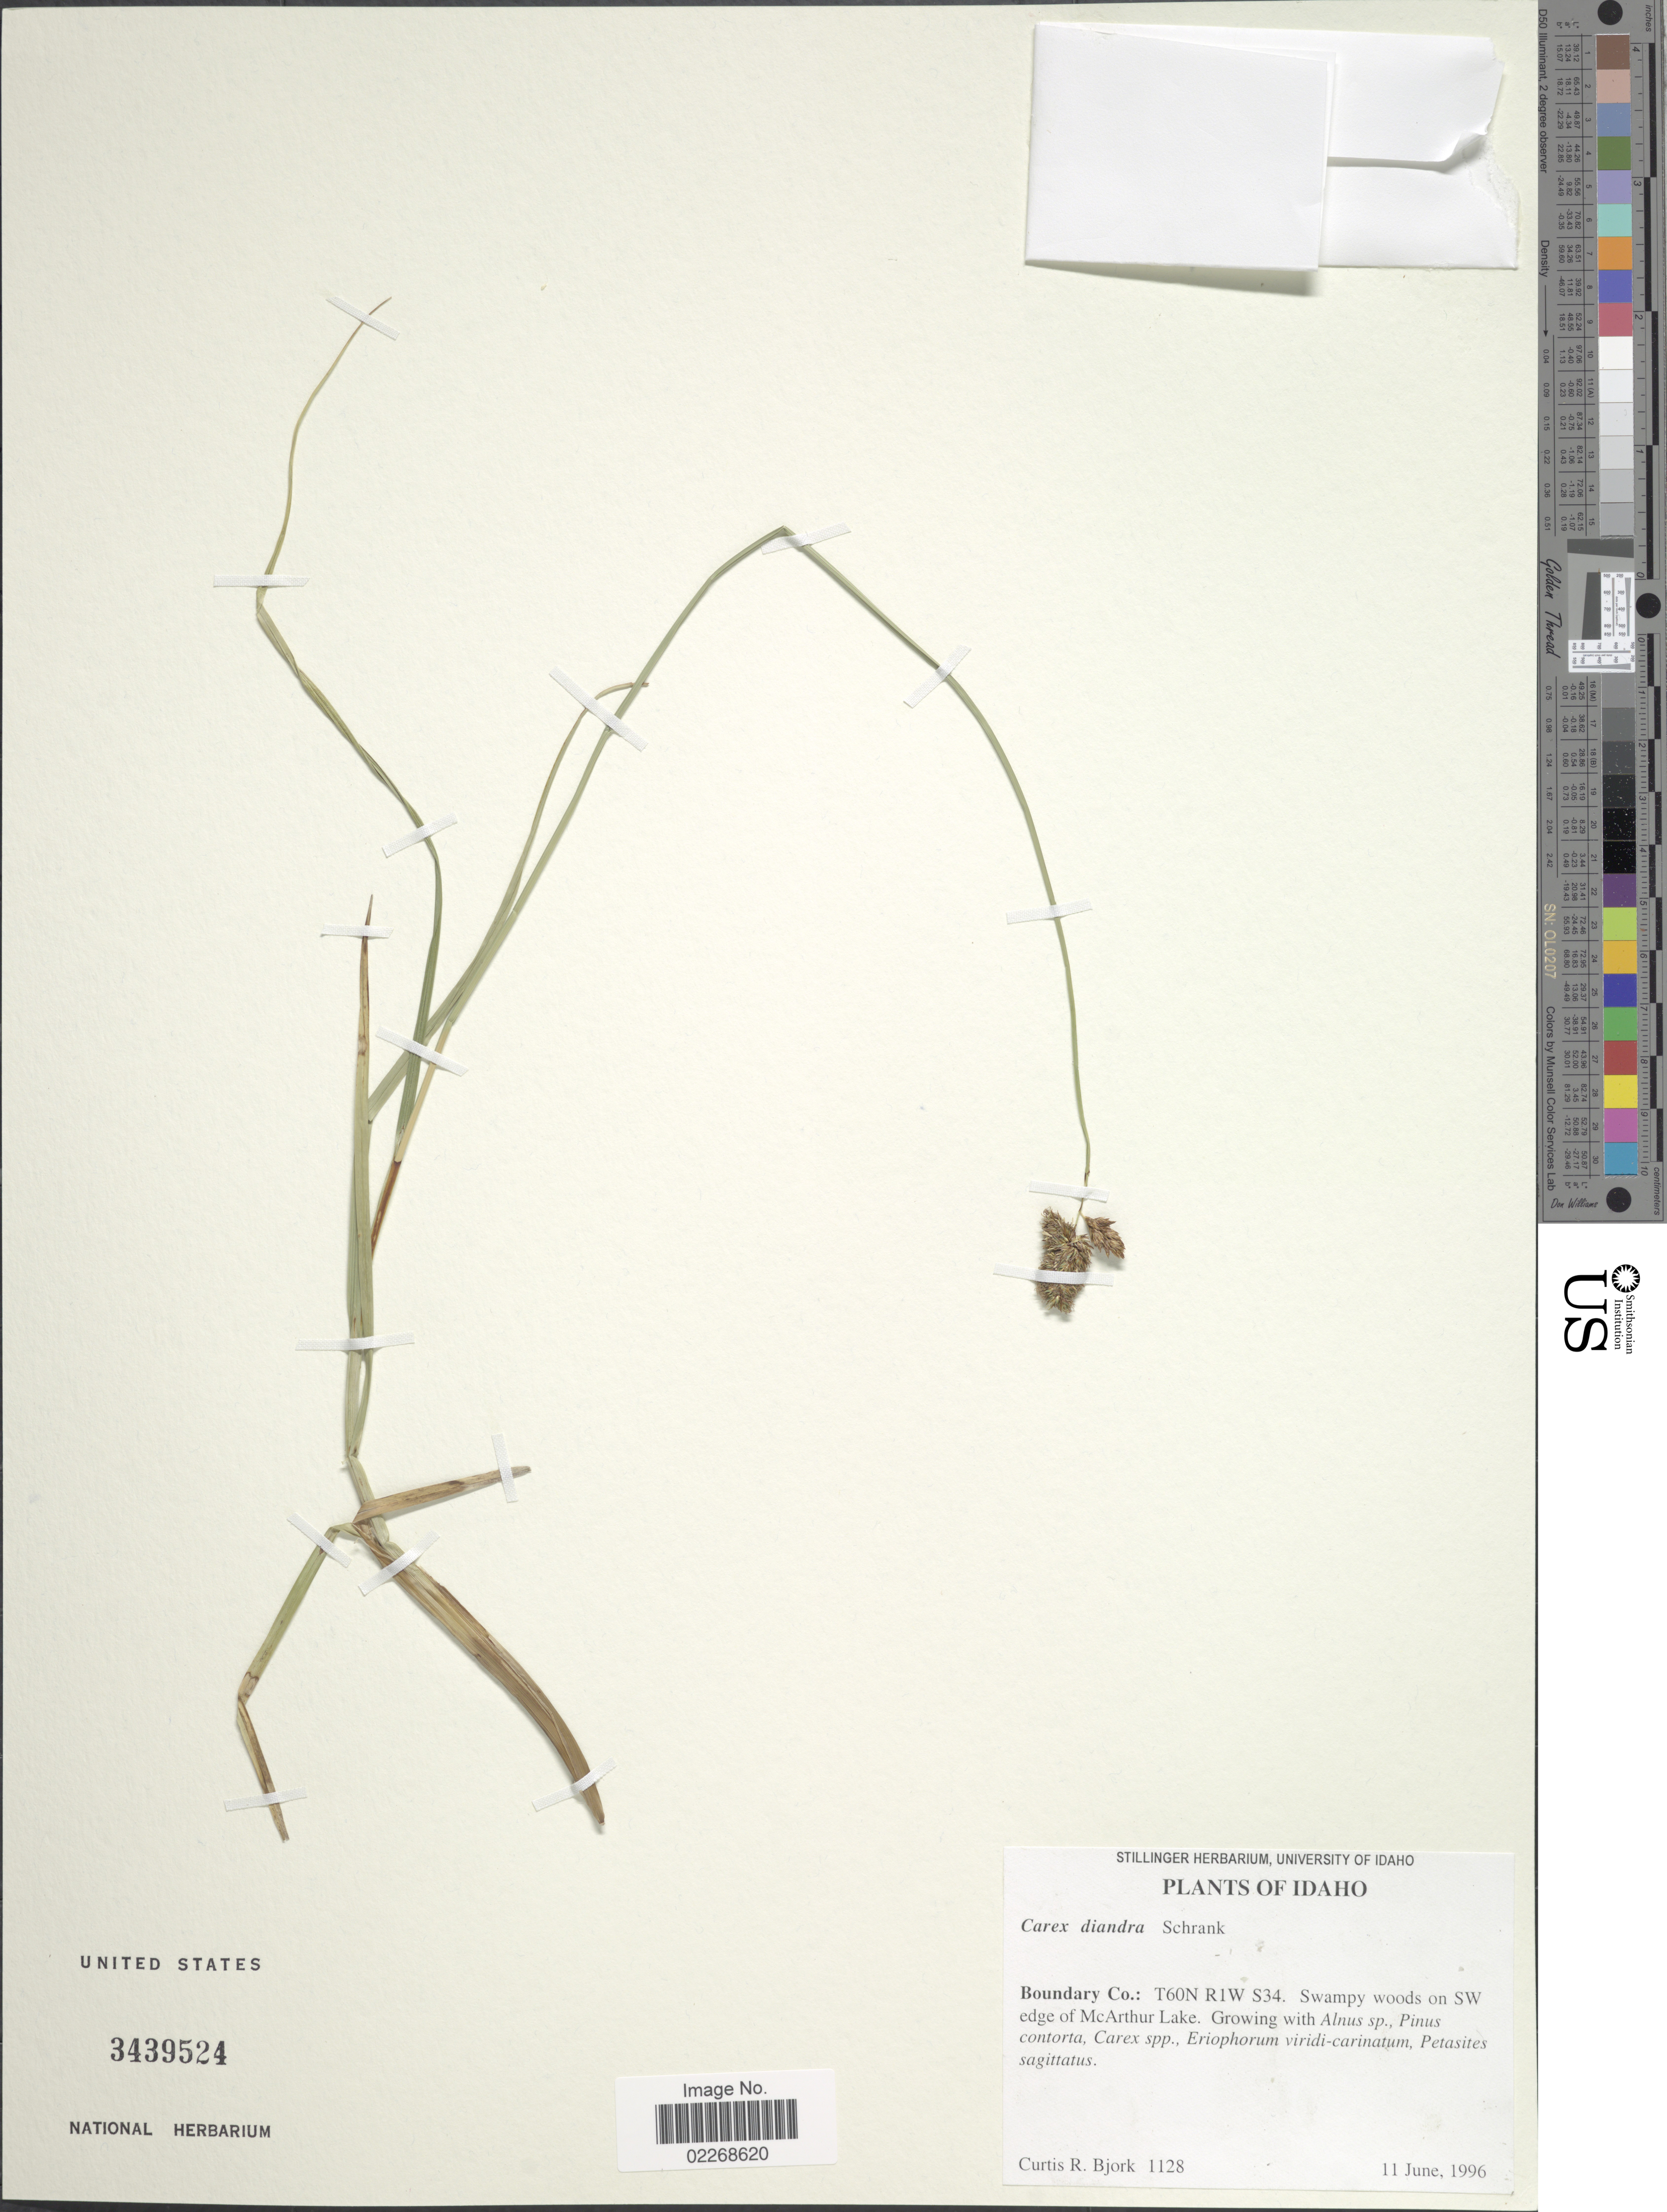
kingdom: Plantae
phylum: Tracheophyta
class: Liliopsida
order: Poales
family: Cyperaceae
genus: Carex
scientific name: Carex diandra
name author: Schrank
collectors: C. Bjork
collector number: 1128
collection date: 1996-06-11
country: United States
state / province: Idaho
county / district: Boundary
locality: T60N R1W S34, swampy woods on SW edge of McArthur Lake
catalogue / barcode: US 3439524